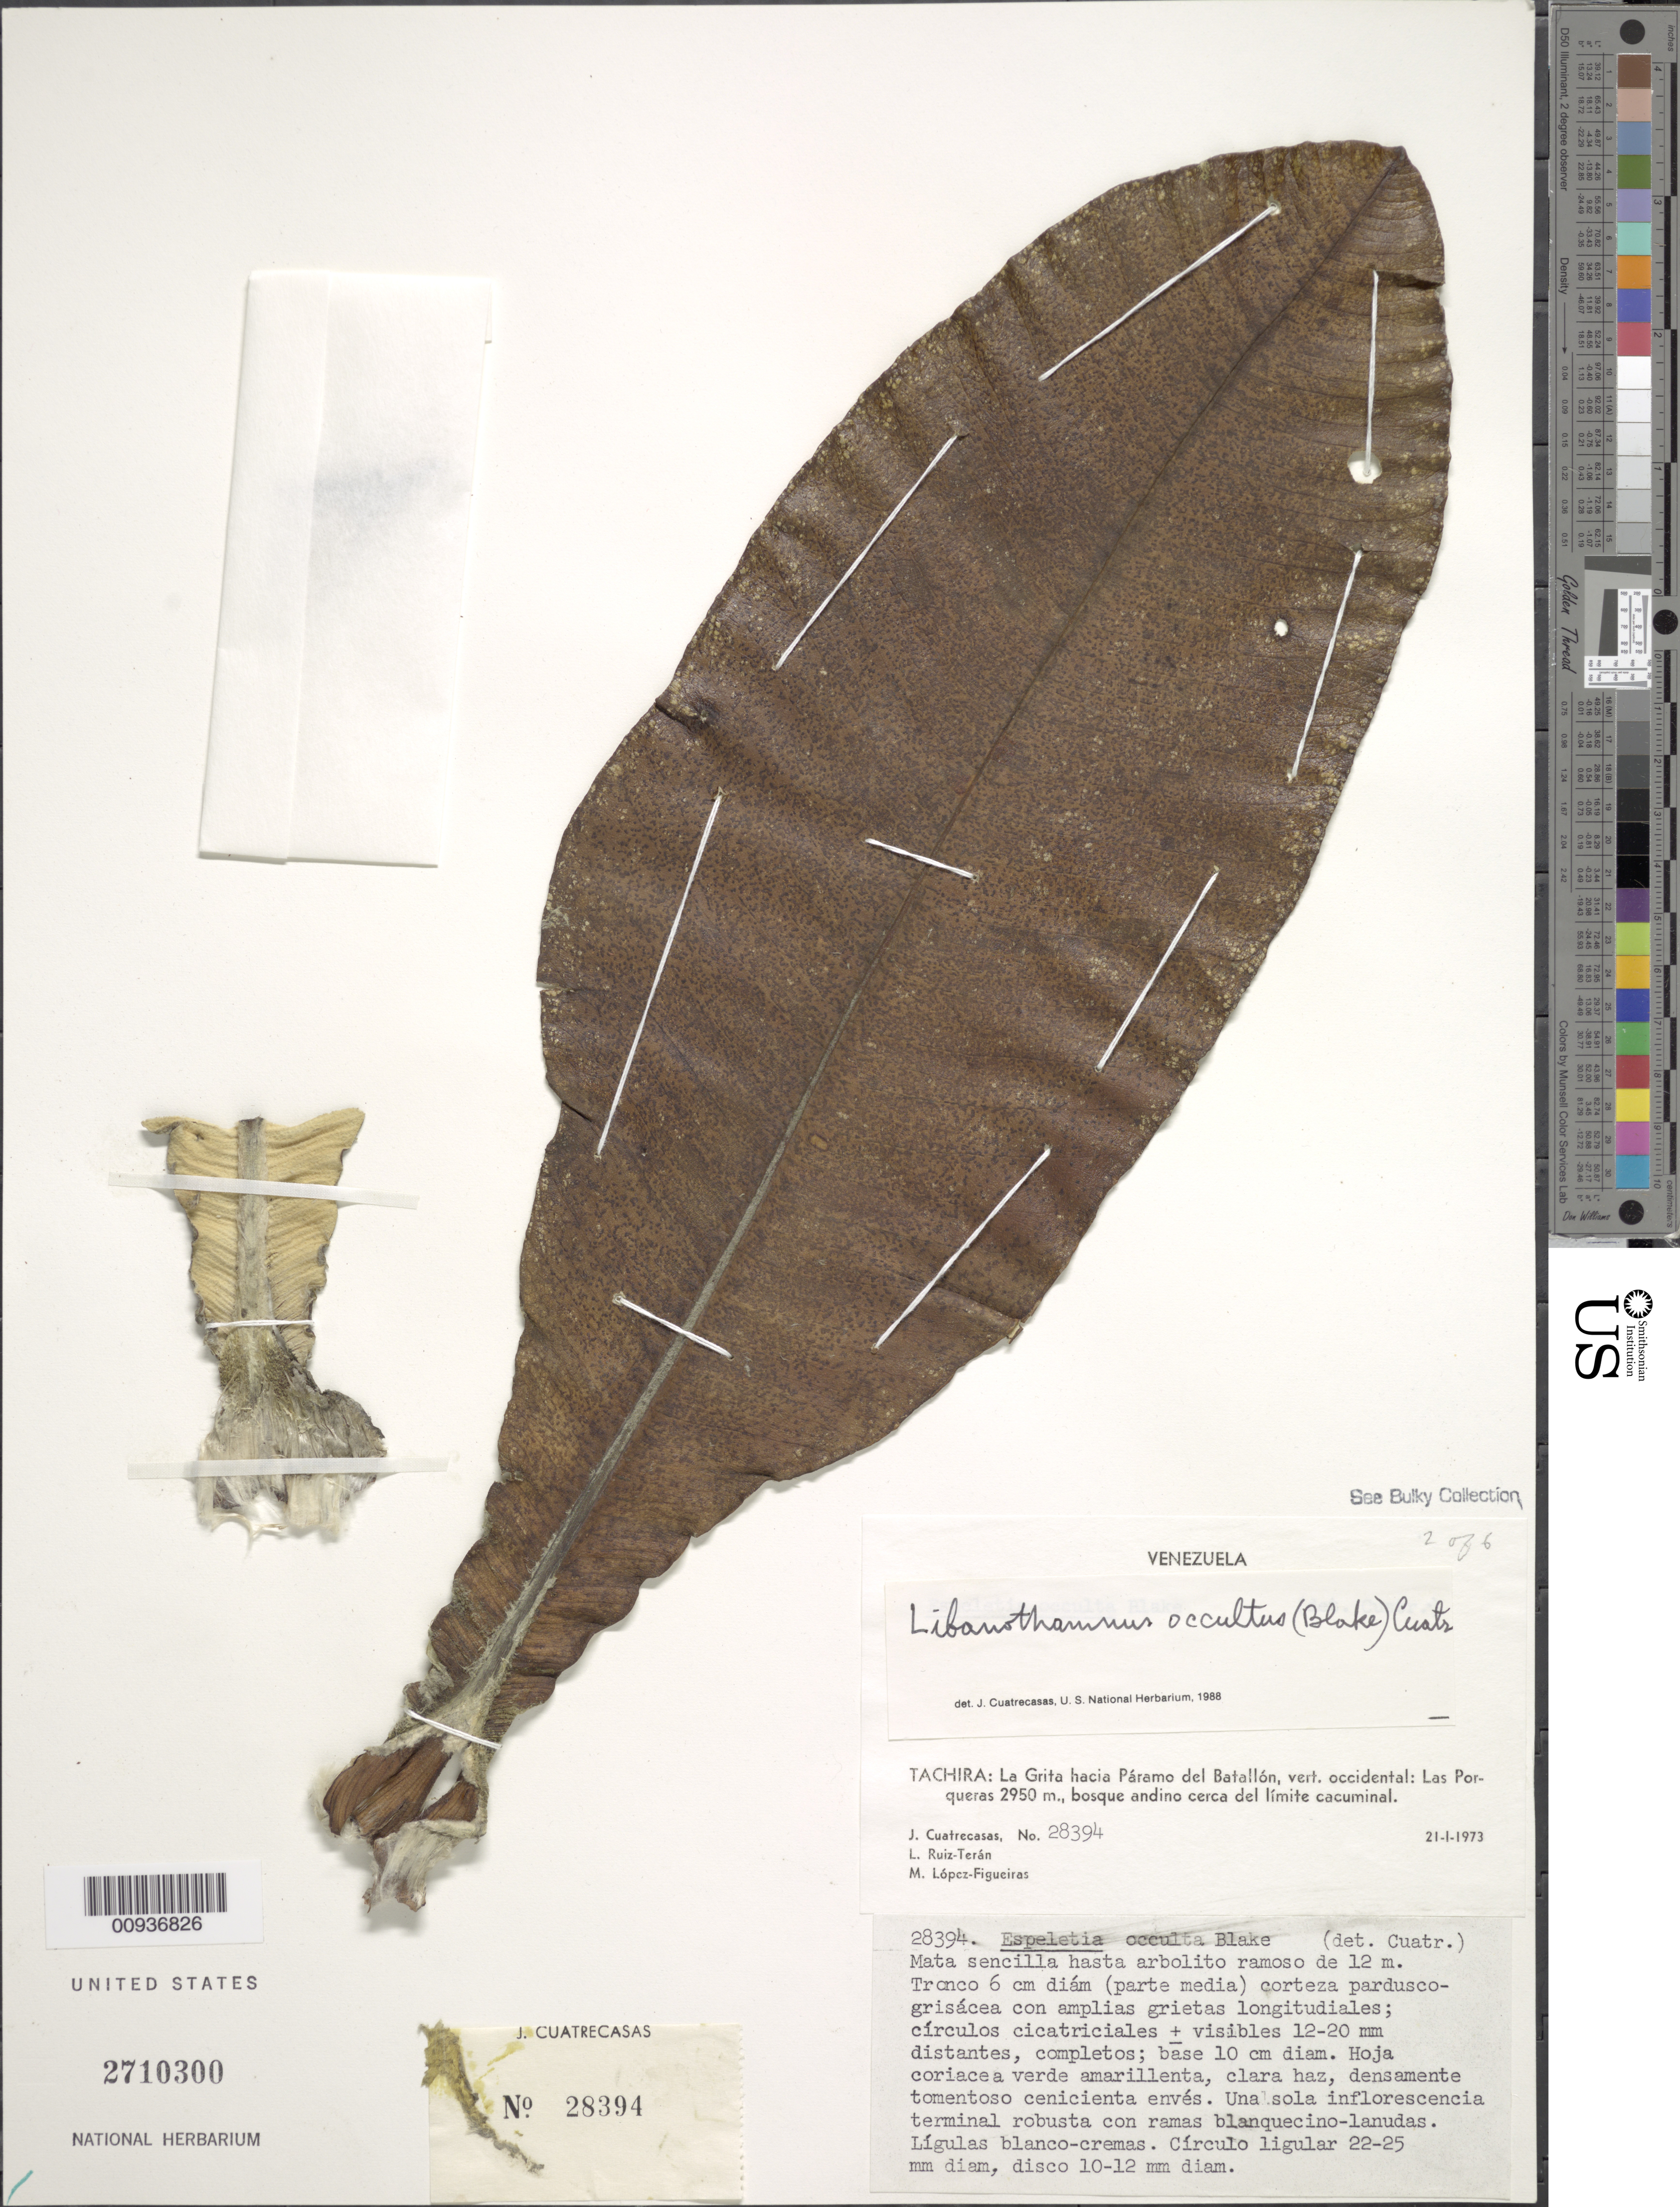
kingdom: Plantae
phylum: Tracheophyta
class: Magnoliopsida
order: Asterales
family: Asteraceae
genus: Libanothamnus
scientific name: Libanothamnus occultus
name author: (S.F. Blake) Cuatrec.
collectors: J. Cuatrecasas, L. E. Ruíz-Terán & M. López Figueiras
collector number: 28394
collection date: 1973-01-21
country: Venezuela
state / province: Tachira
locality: La Grita hacia Paramo del Batallon, vert. occidental, Las Porqueras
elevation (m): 2950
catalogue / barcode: US 2710300